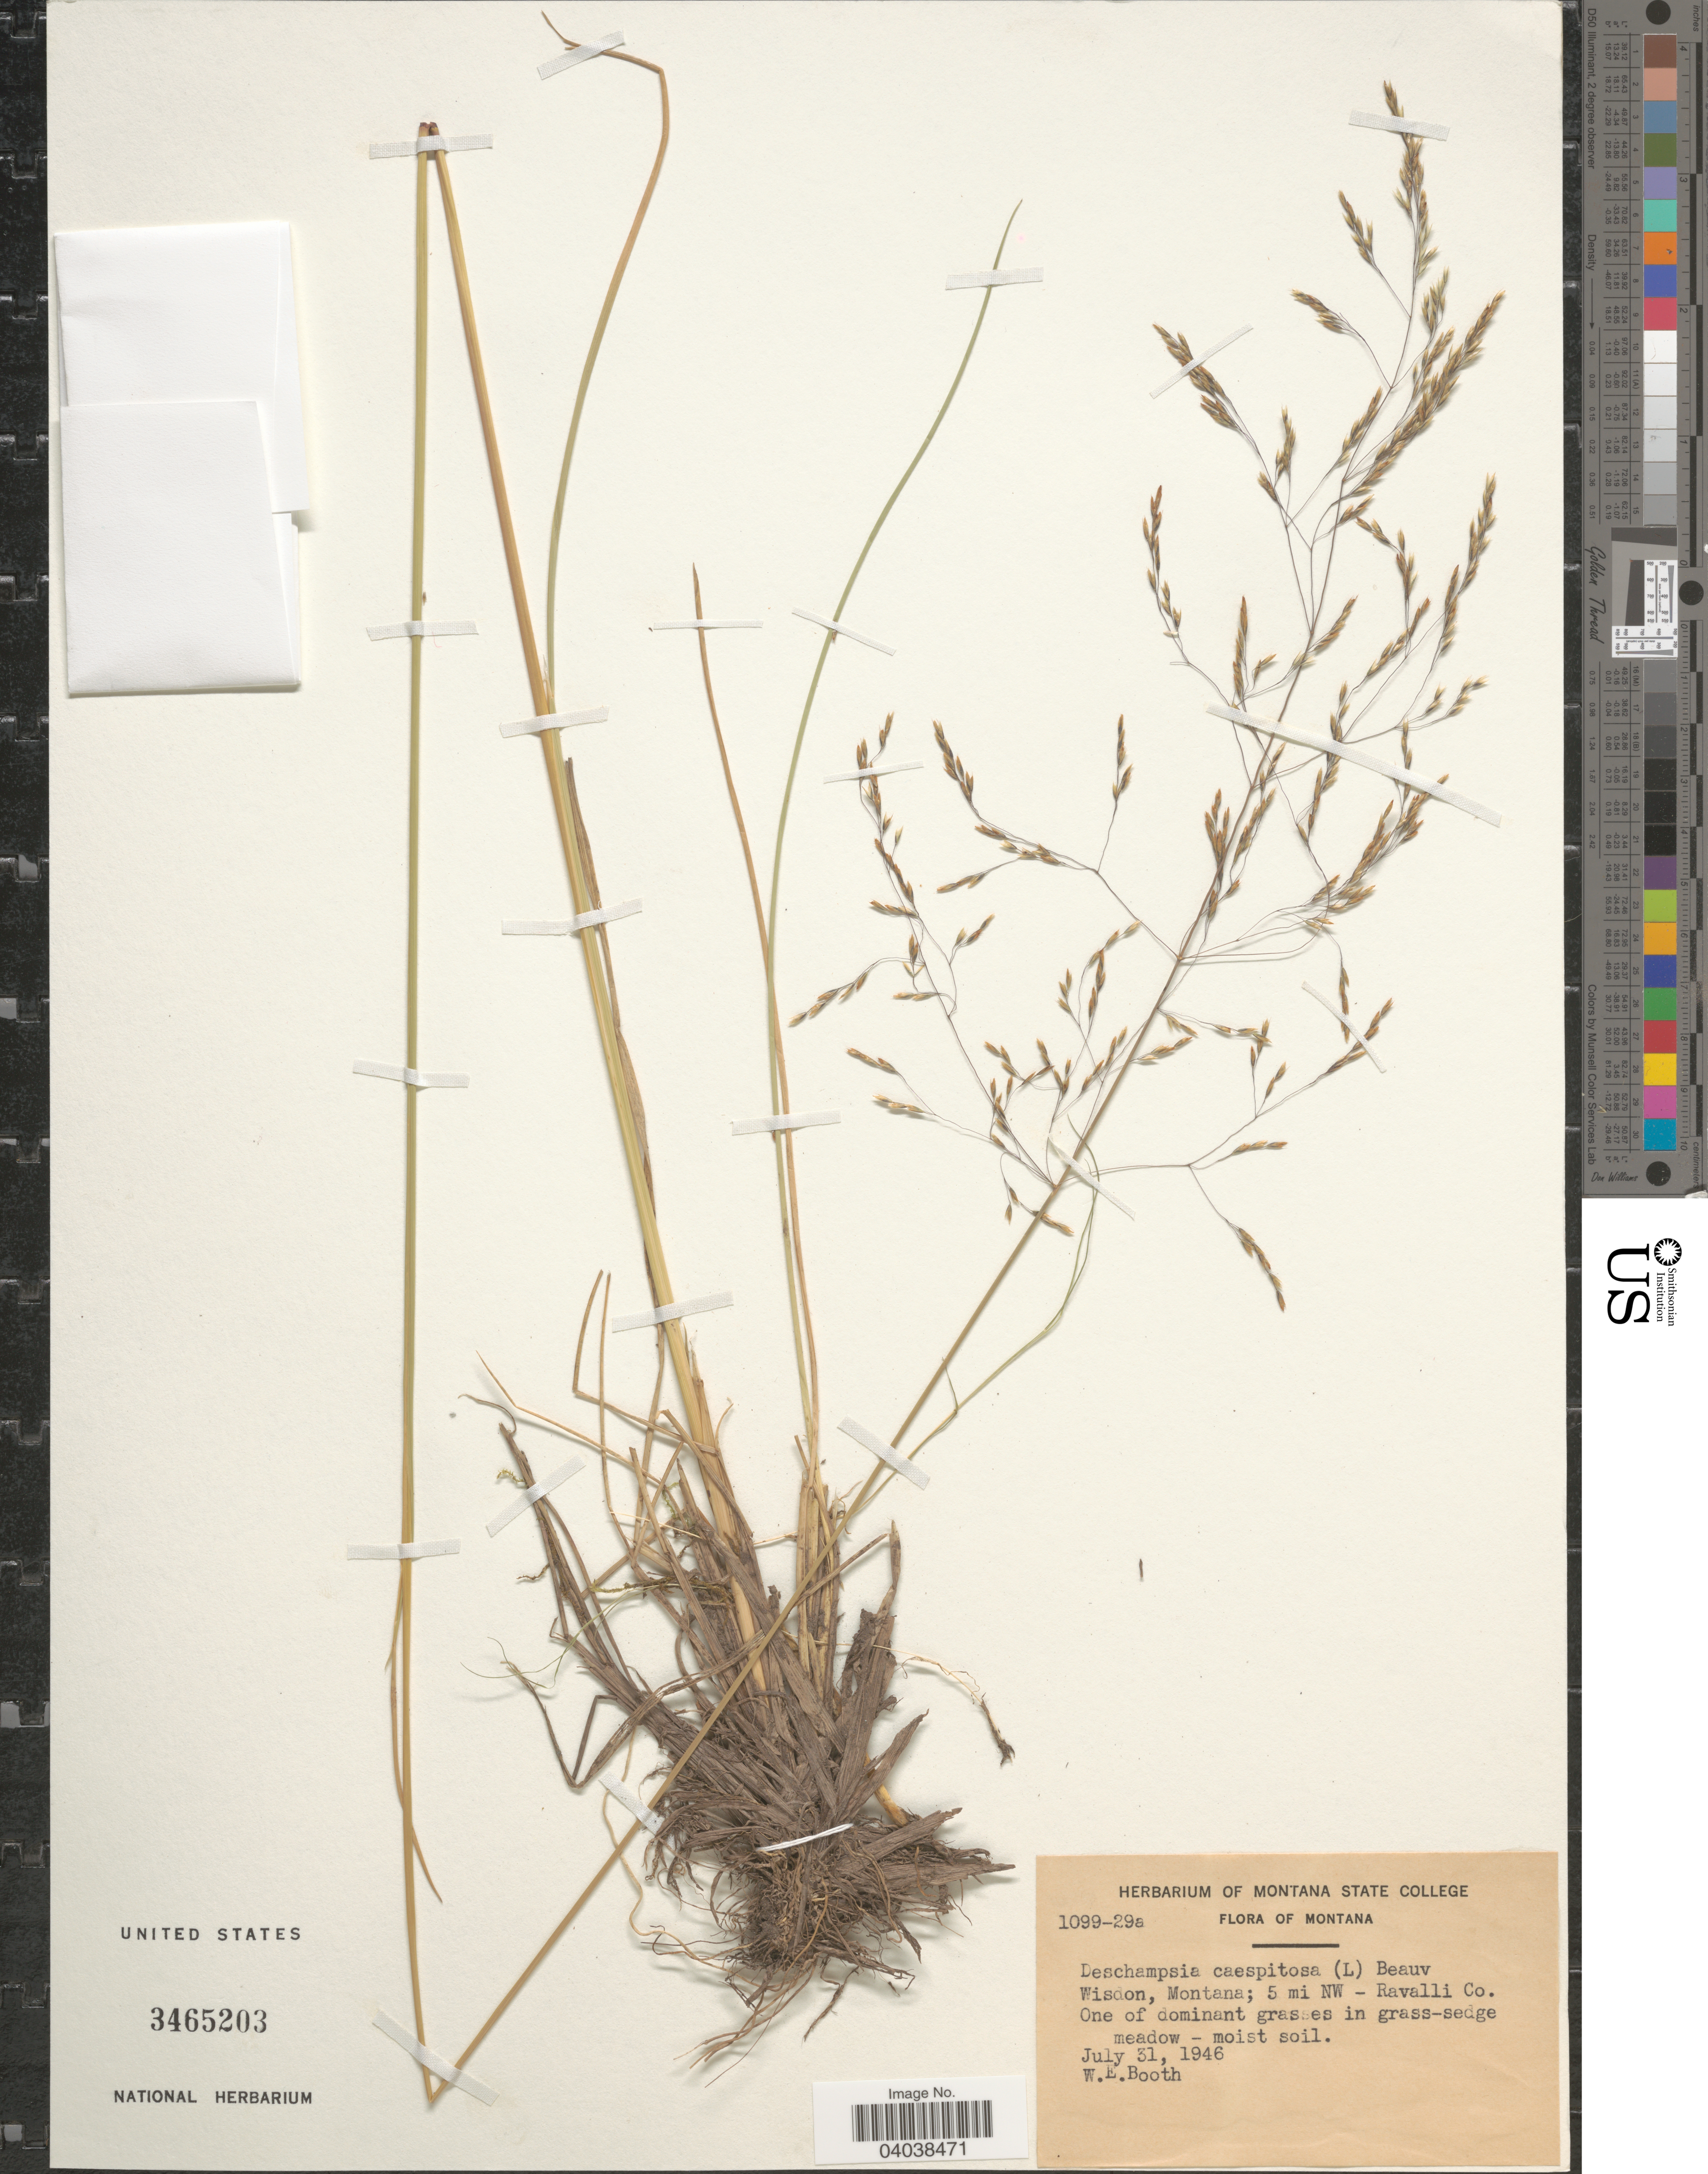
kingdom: Plantae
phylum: Tracheophyta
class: Liliopsida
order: Poales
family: Poaceae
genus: Deschampsia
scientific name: Deschampsia cespitosa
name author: (L.) P. Beauv.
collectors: W. Booth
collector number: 1099-29a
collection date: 1946-07-31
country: United States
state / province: Montana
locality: Wisdon; 5 mi NW - Ravalli Co.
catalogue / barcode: US 3465203